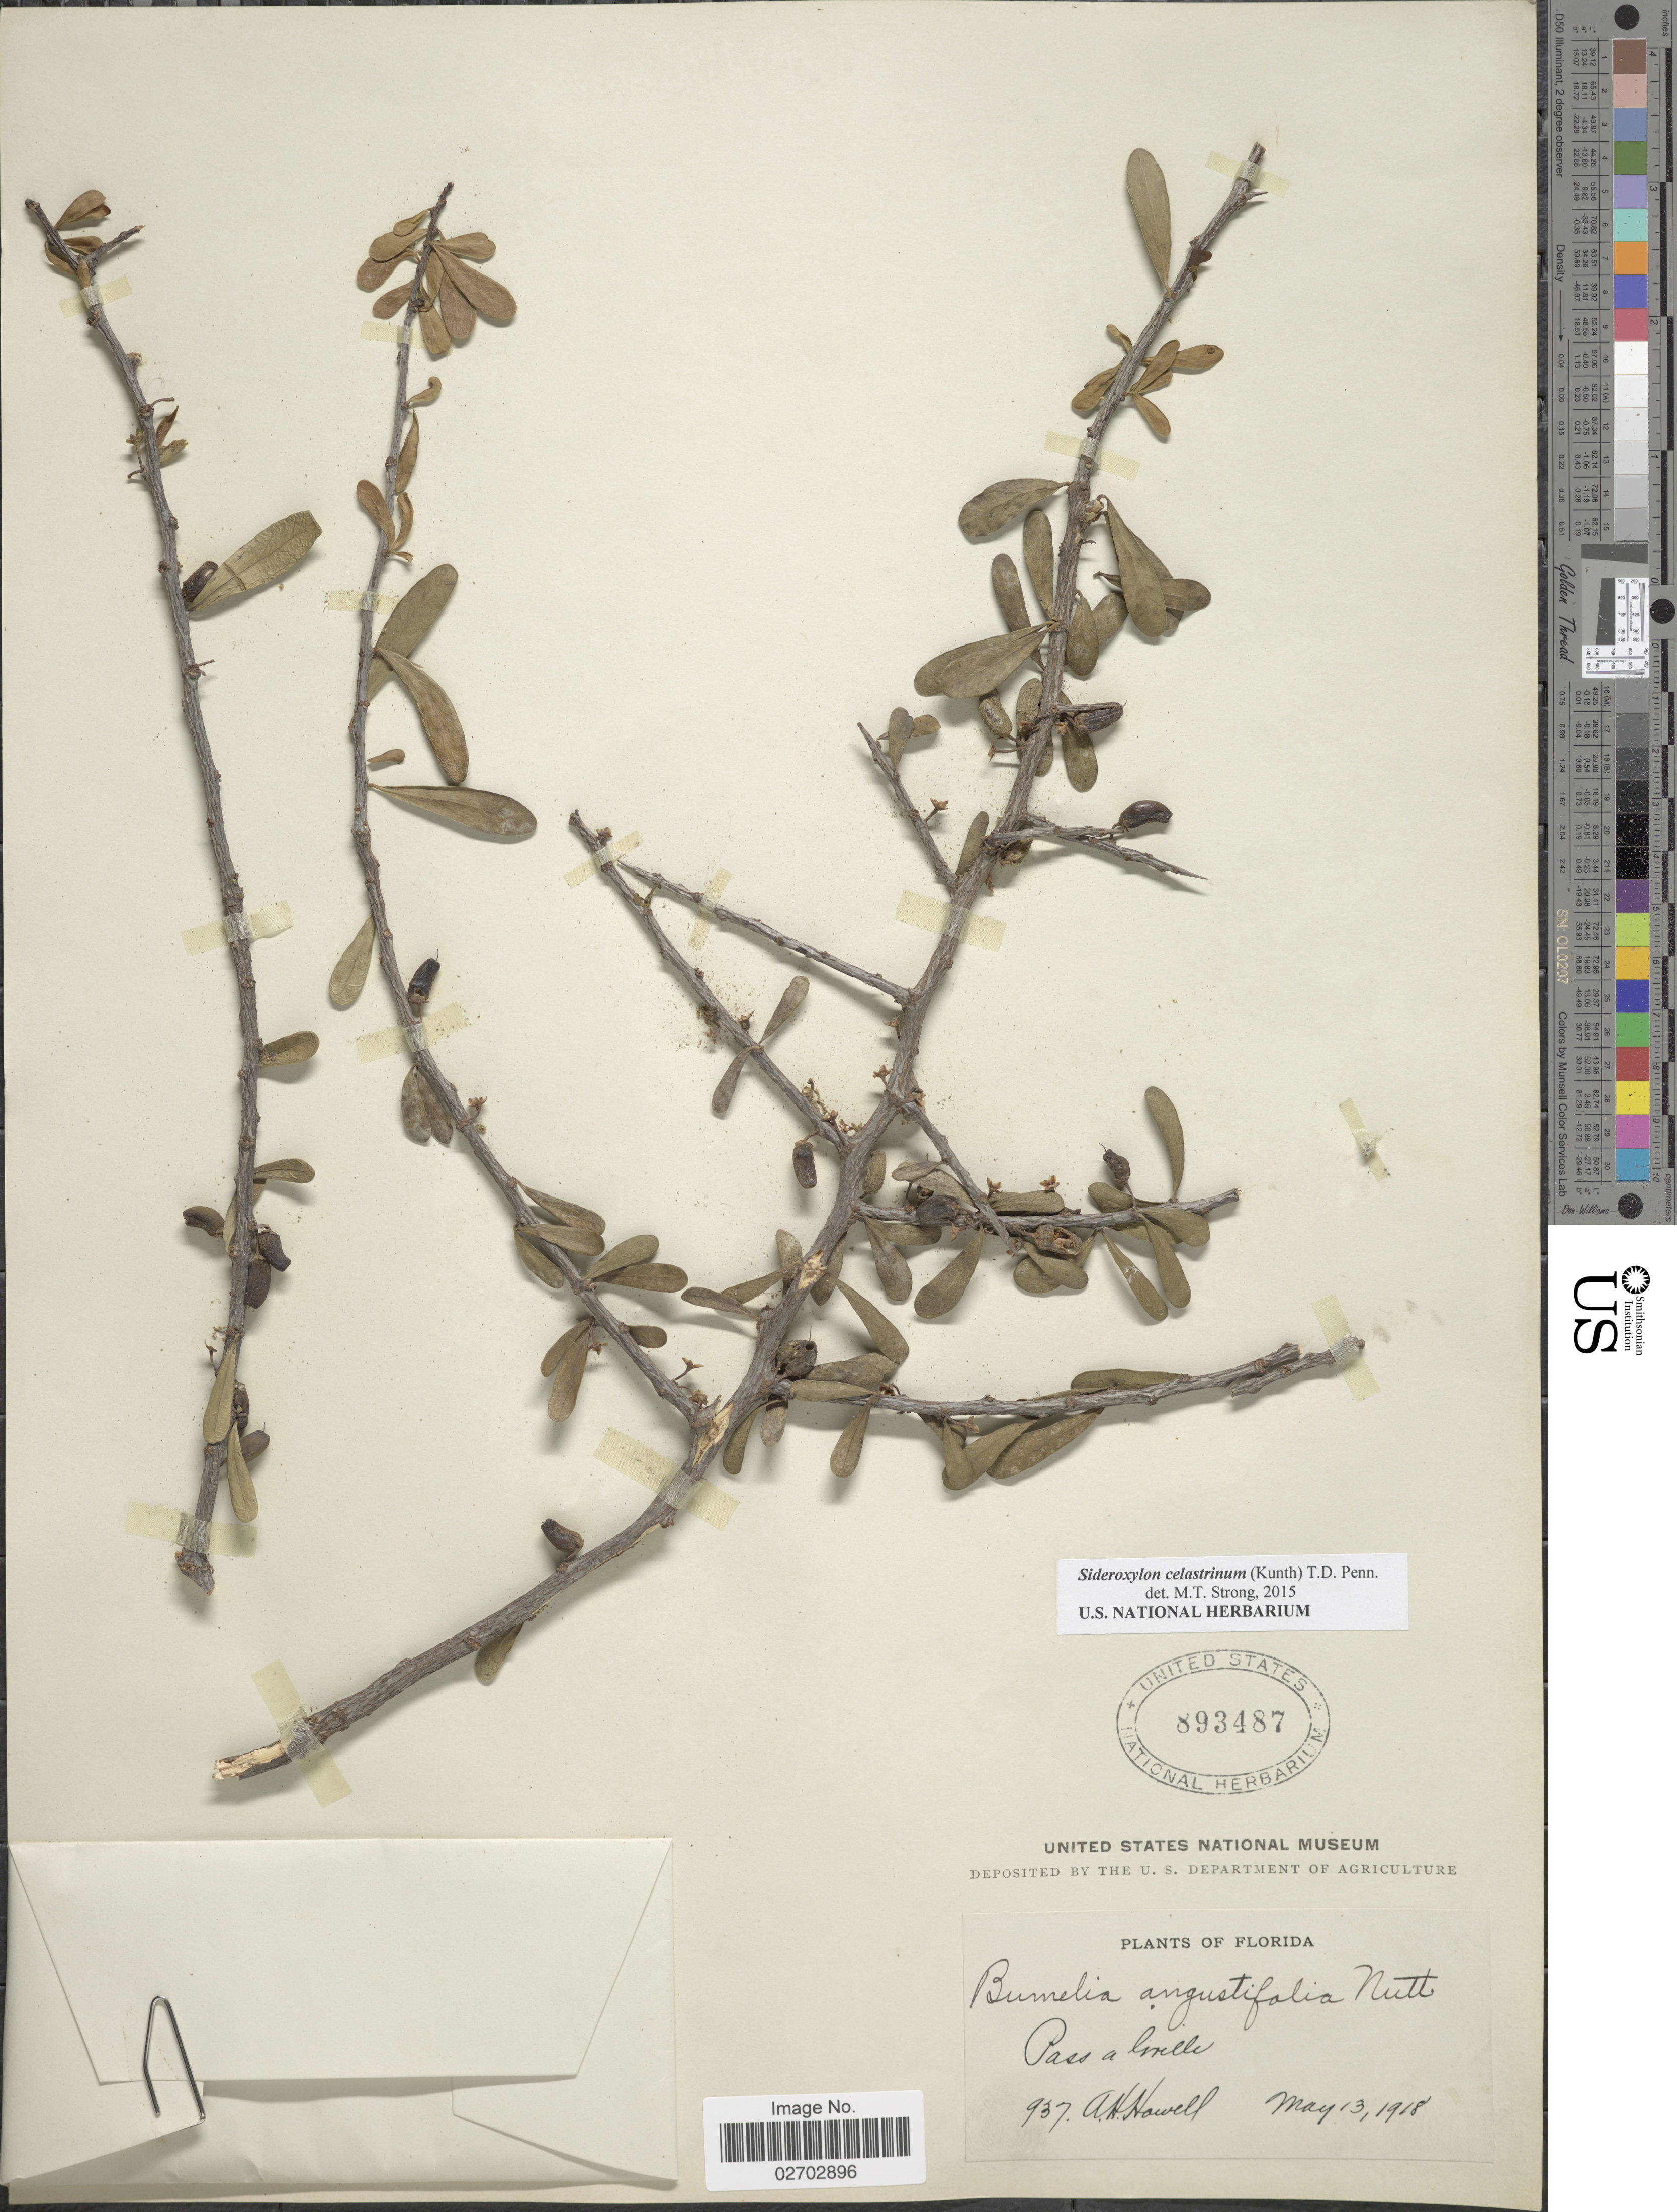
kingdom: Plantae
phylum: Tracheophyta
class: Magnoliopsida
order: Ericales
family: Sapotaceae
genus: Sideroxylon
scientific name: Sideroxylon celastrinum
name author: (Kunth) T.D. Penn.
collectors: A. Howell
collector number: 937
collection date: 1918-05-13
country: United States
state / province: Florida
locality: Pass a Grille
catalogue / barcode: US 893487